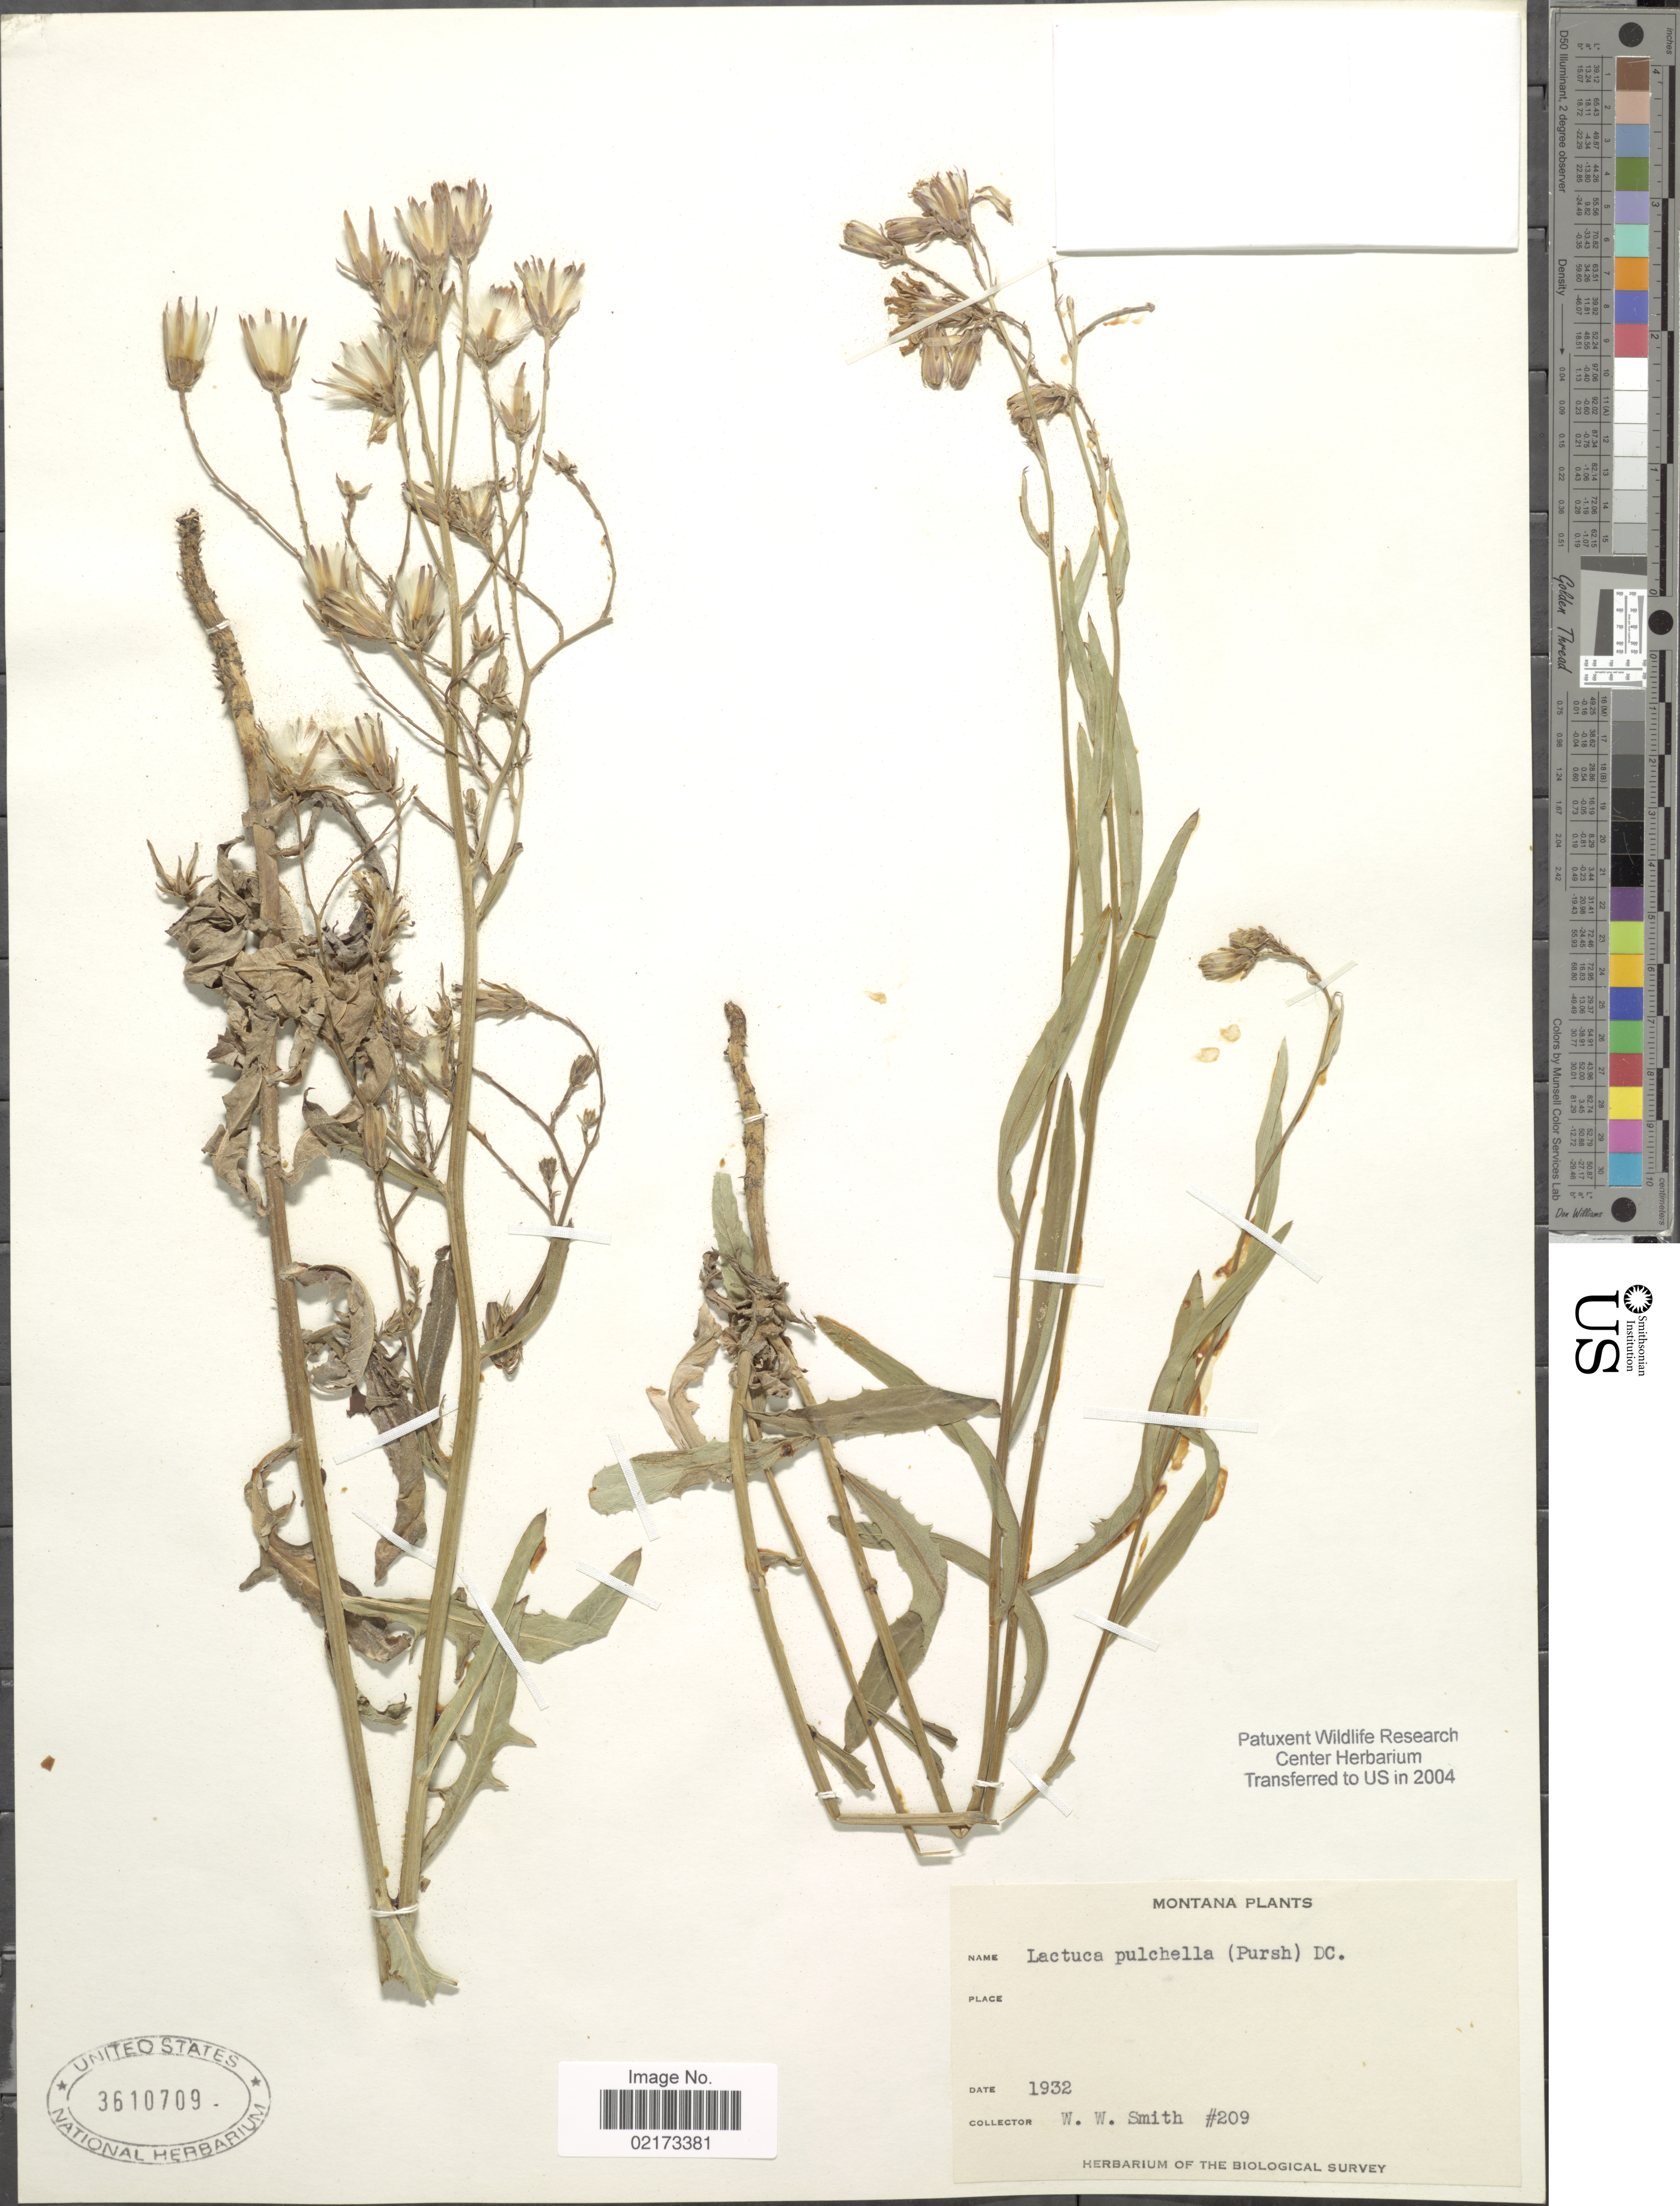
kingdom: Plantae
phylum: Tracheophyta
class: Magnoliopsida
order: Asterales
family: Asteraceae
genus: Lactuca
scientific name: Lactuca tatarica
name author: (L.) C.A. Mey.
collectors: W. W. Smith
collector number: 209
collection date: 1932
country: United States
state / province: Montana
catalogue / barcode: US 3610709